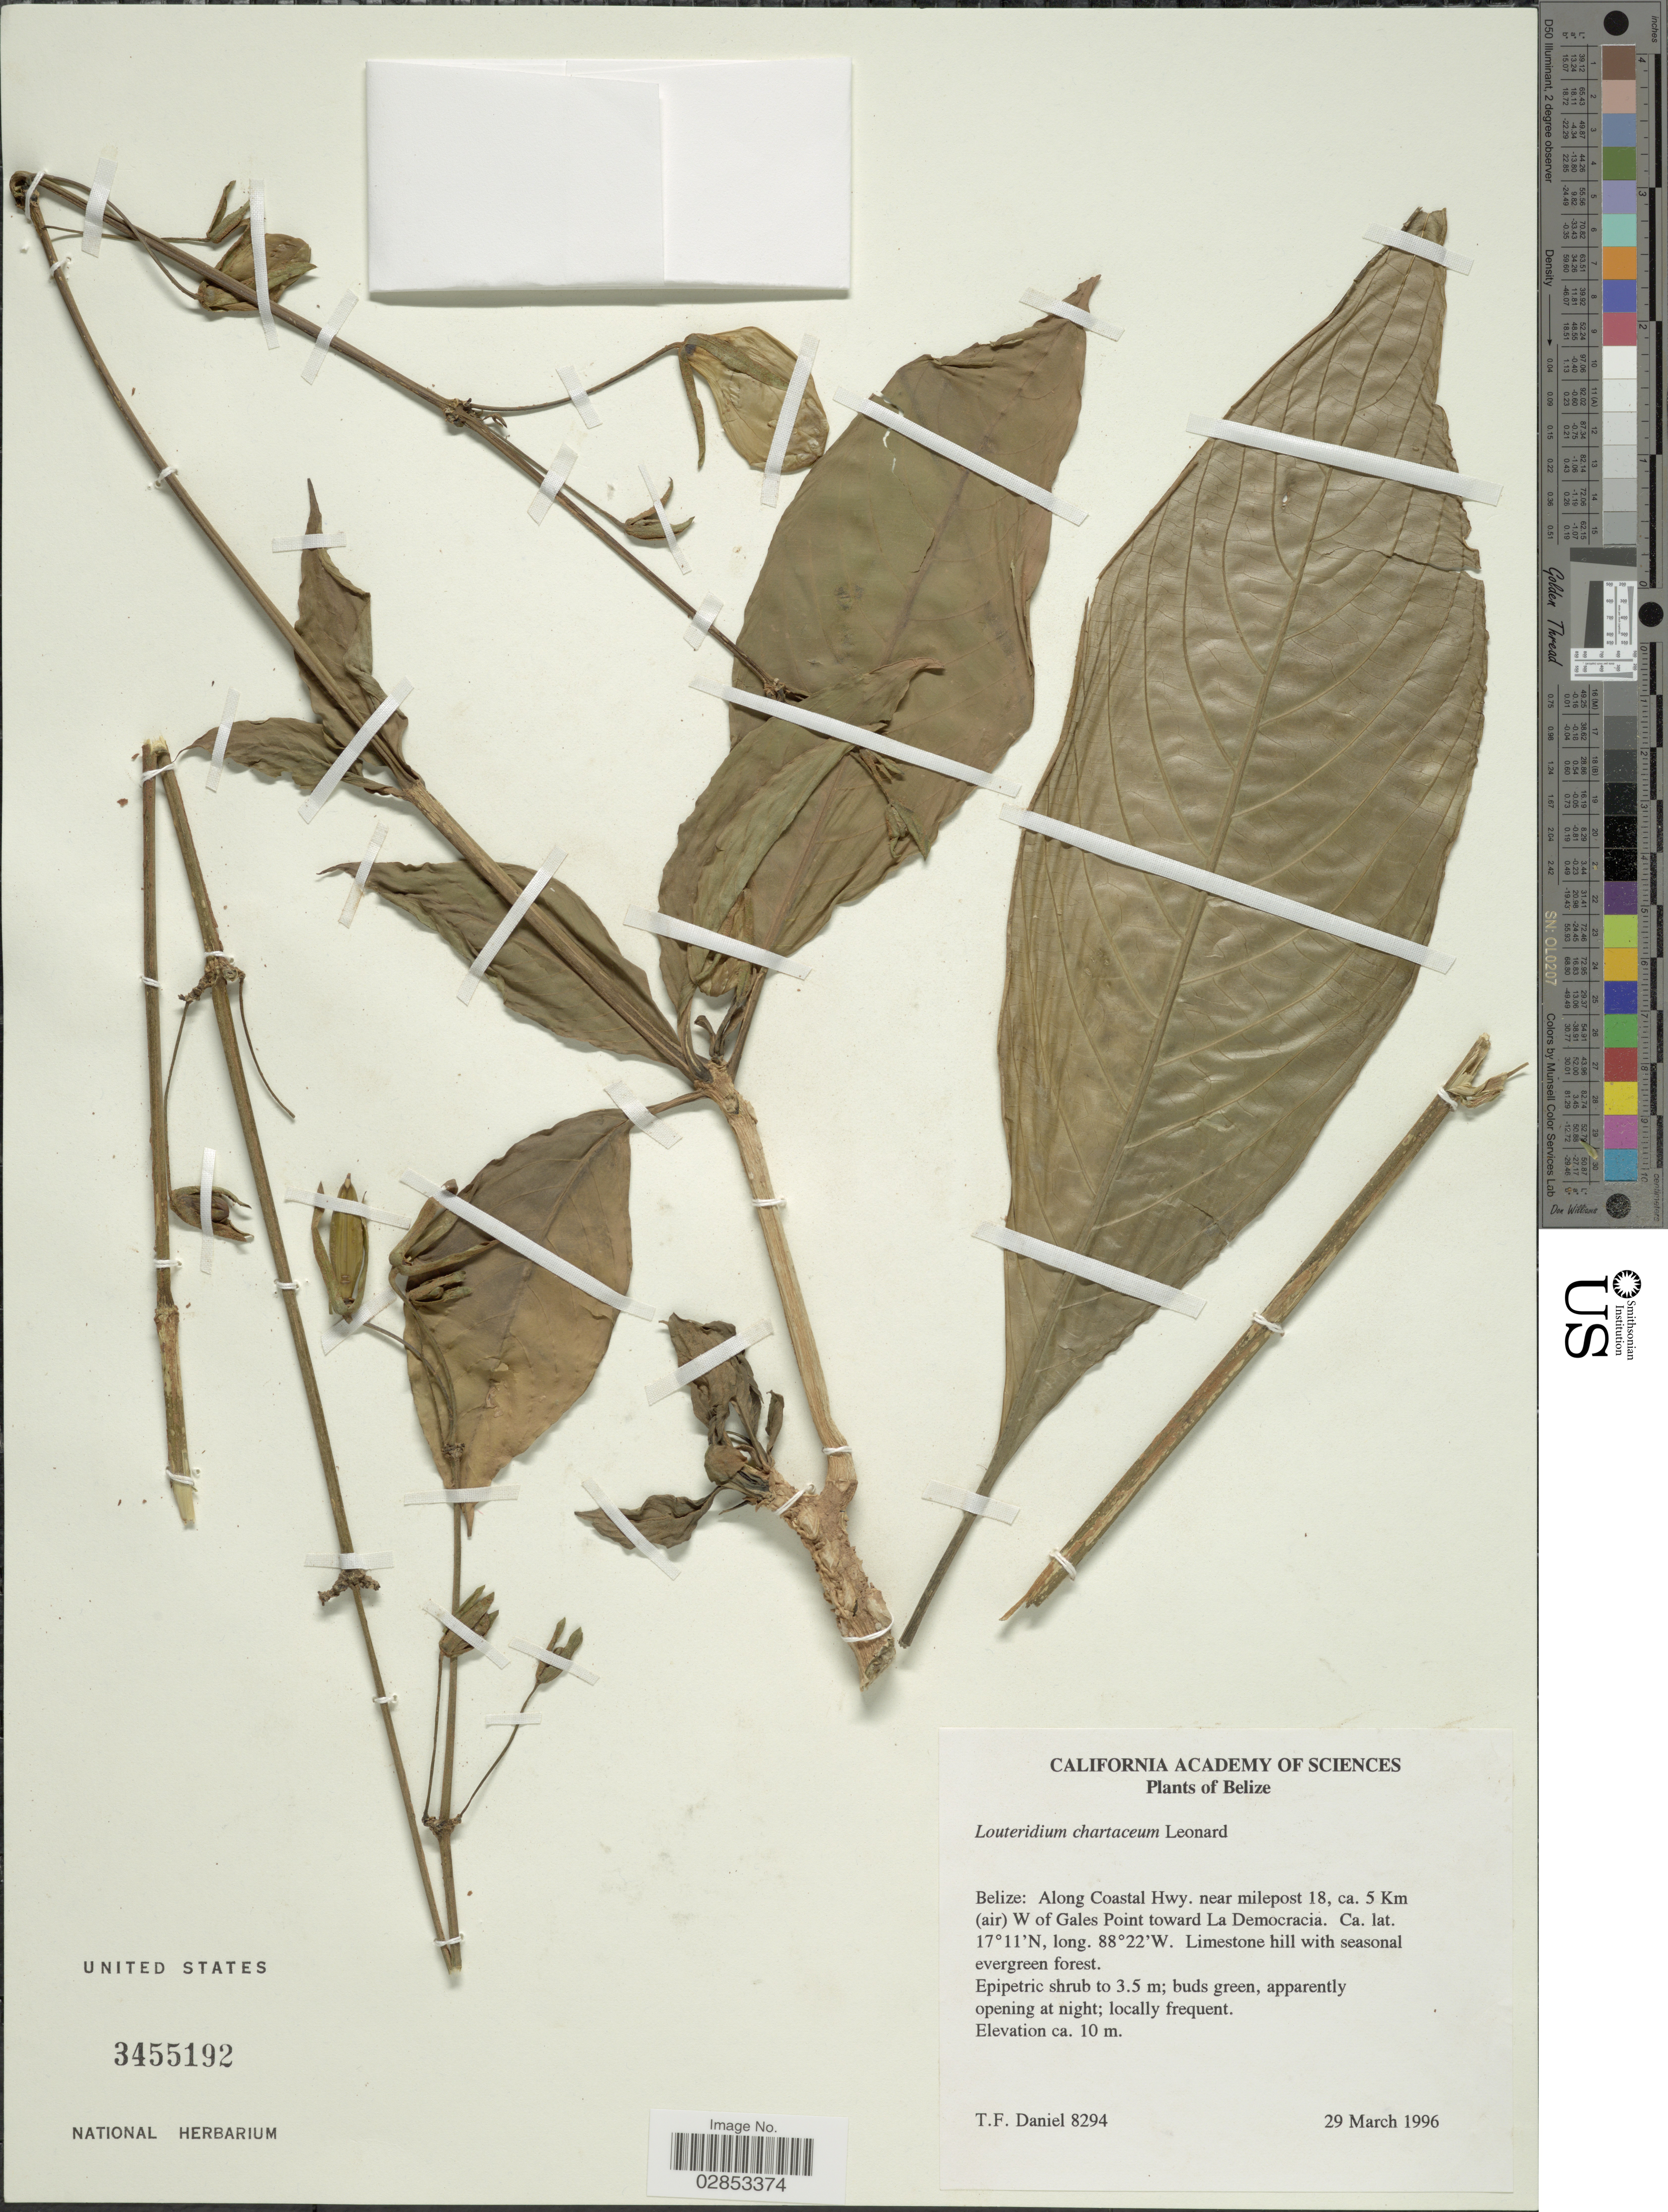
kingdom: Plantae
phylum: Tracheophyta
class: Magnoliopsida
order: Lamiales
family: Acanthaceae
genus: Louteridium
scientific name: Louteridium chartaceum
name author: Leonard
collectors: T. F. Daniel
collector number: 8294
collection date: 1996-03-29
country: Belize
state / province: Belize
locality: Along Coastal Hwy. near milepost 18, ca. 5 Km (air) W of Gales Point toward La Democracia.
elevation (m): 10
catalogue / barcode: US 3455192